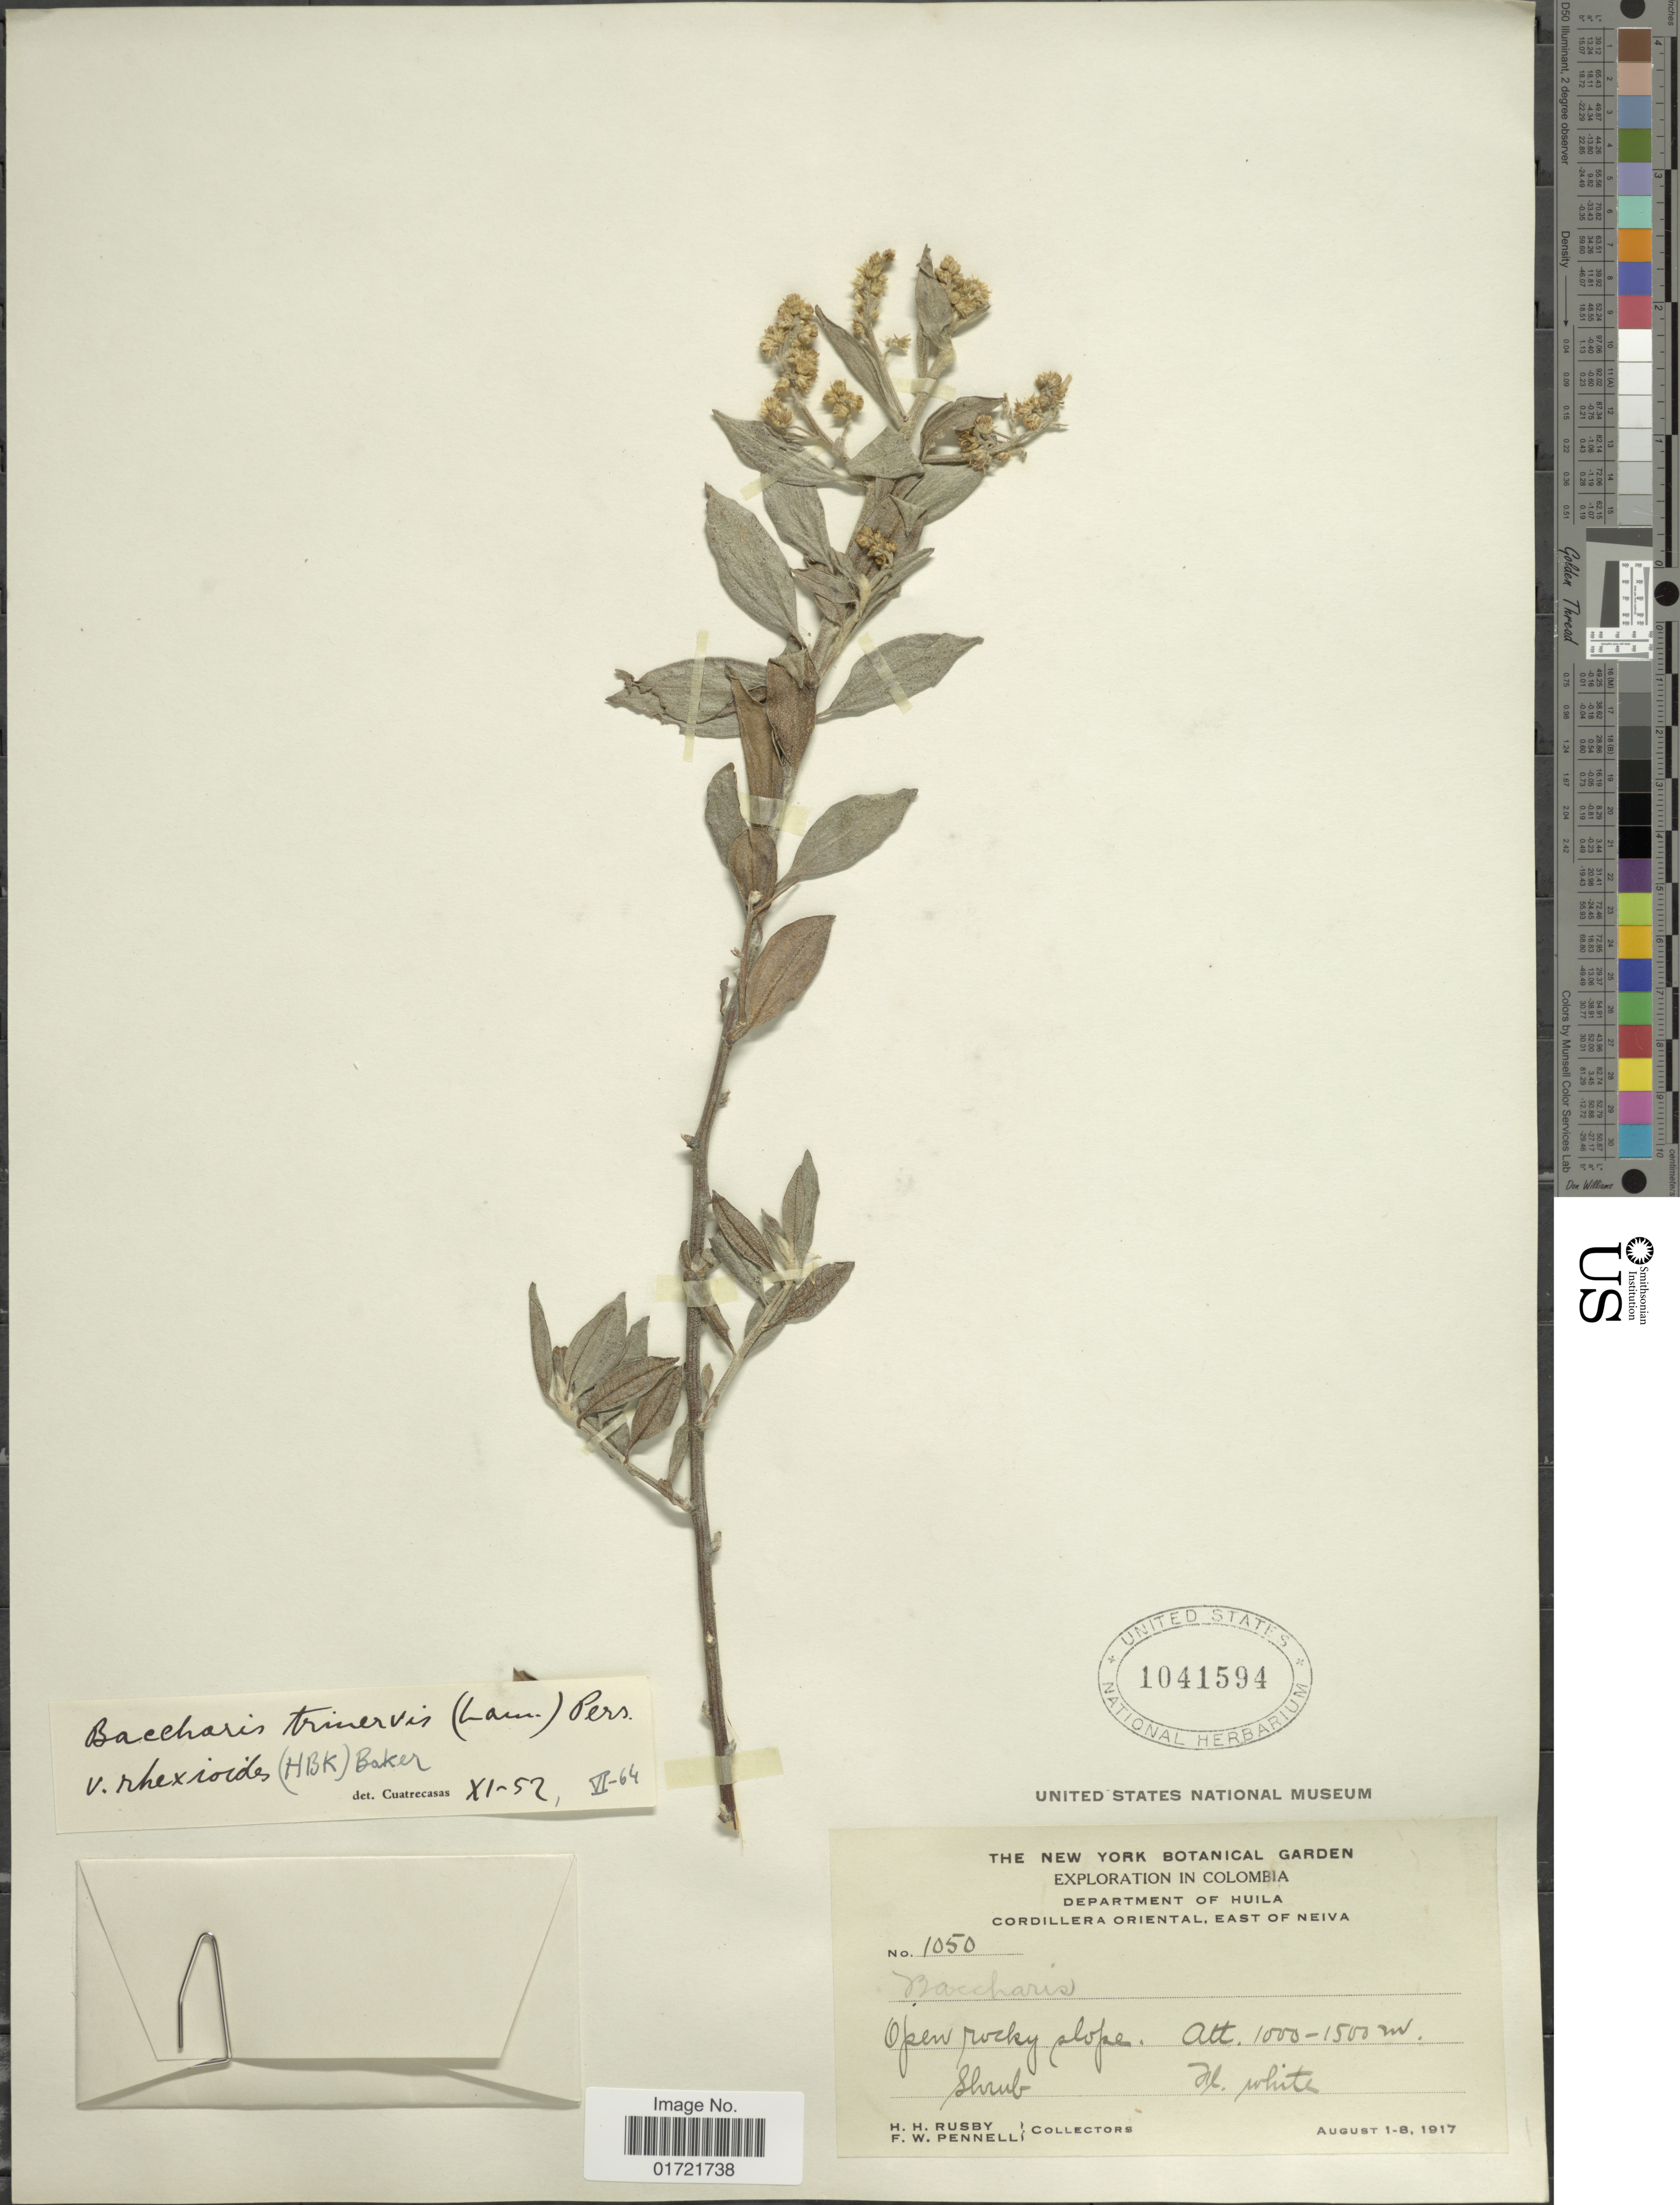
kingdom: Plantae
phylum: Tracheophyta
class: Magnoliopsida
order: Asterales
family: Asteraceae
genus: Baccharis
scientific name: Baccharis trinervis var. rhexioides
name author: (Kunth) Baker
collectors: H. H. Rusby & F. W. Pennell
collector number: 1050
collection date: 1917-08-01/1917-08-08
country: Colombia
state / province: Huila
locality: Department of Huila, Cordillera Oriental, East of Neiva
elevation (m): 1000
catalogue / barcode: US 1041594